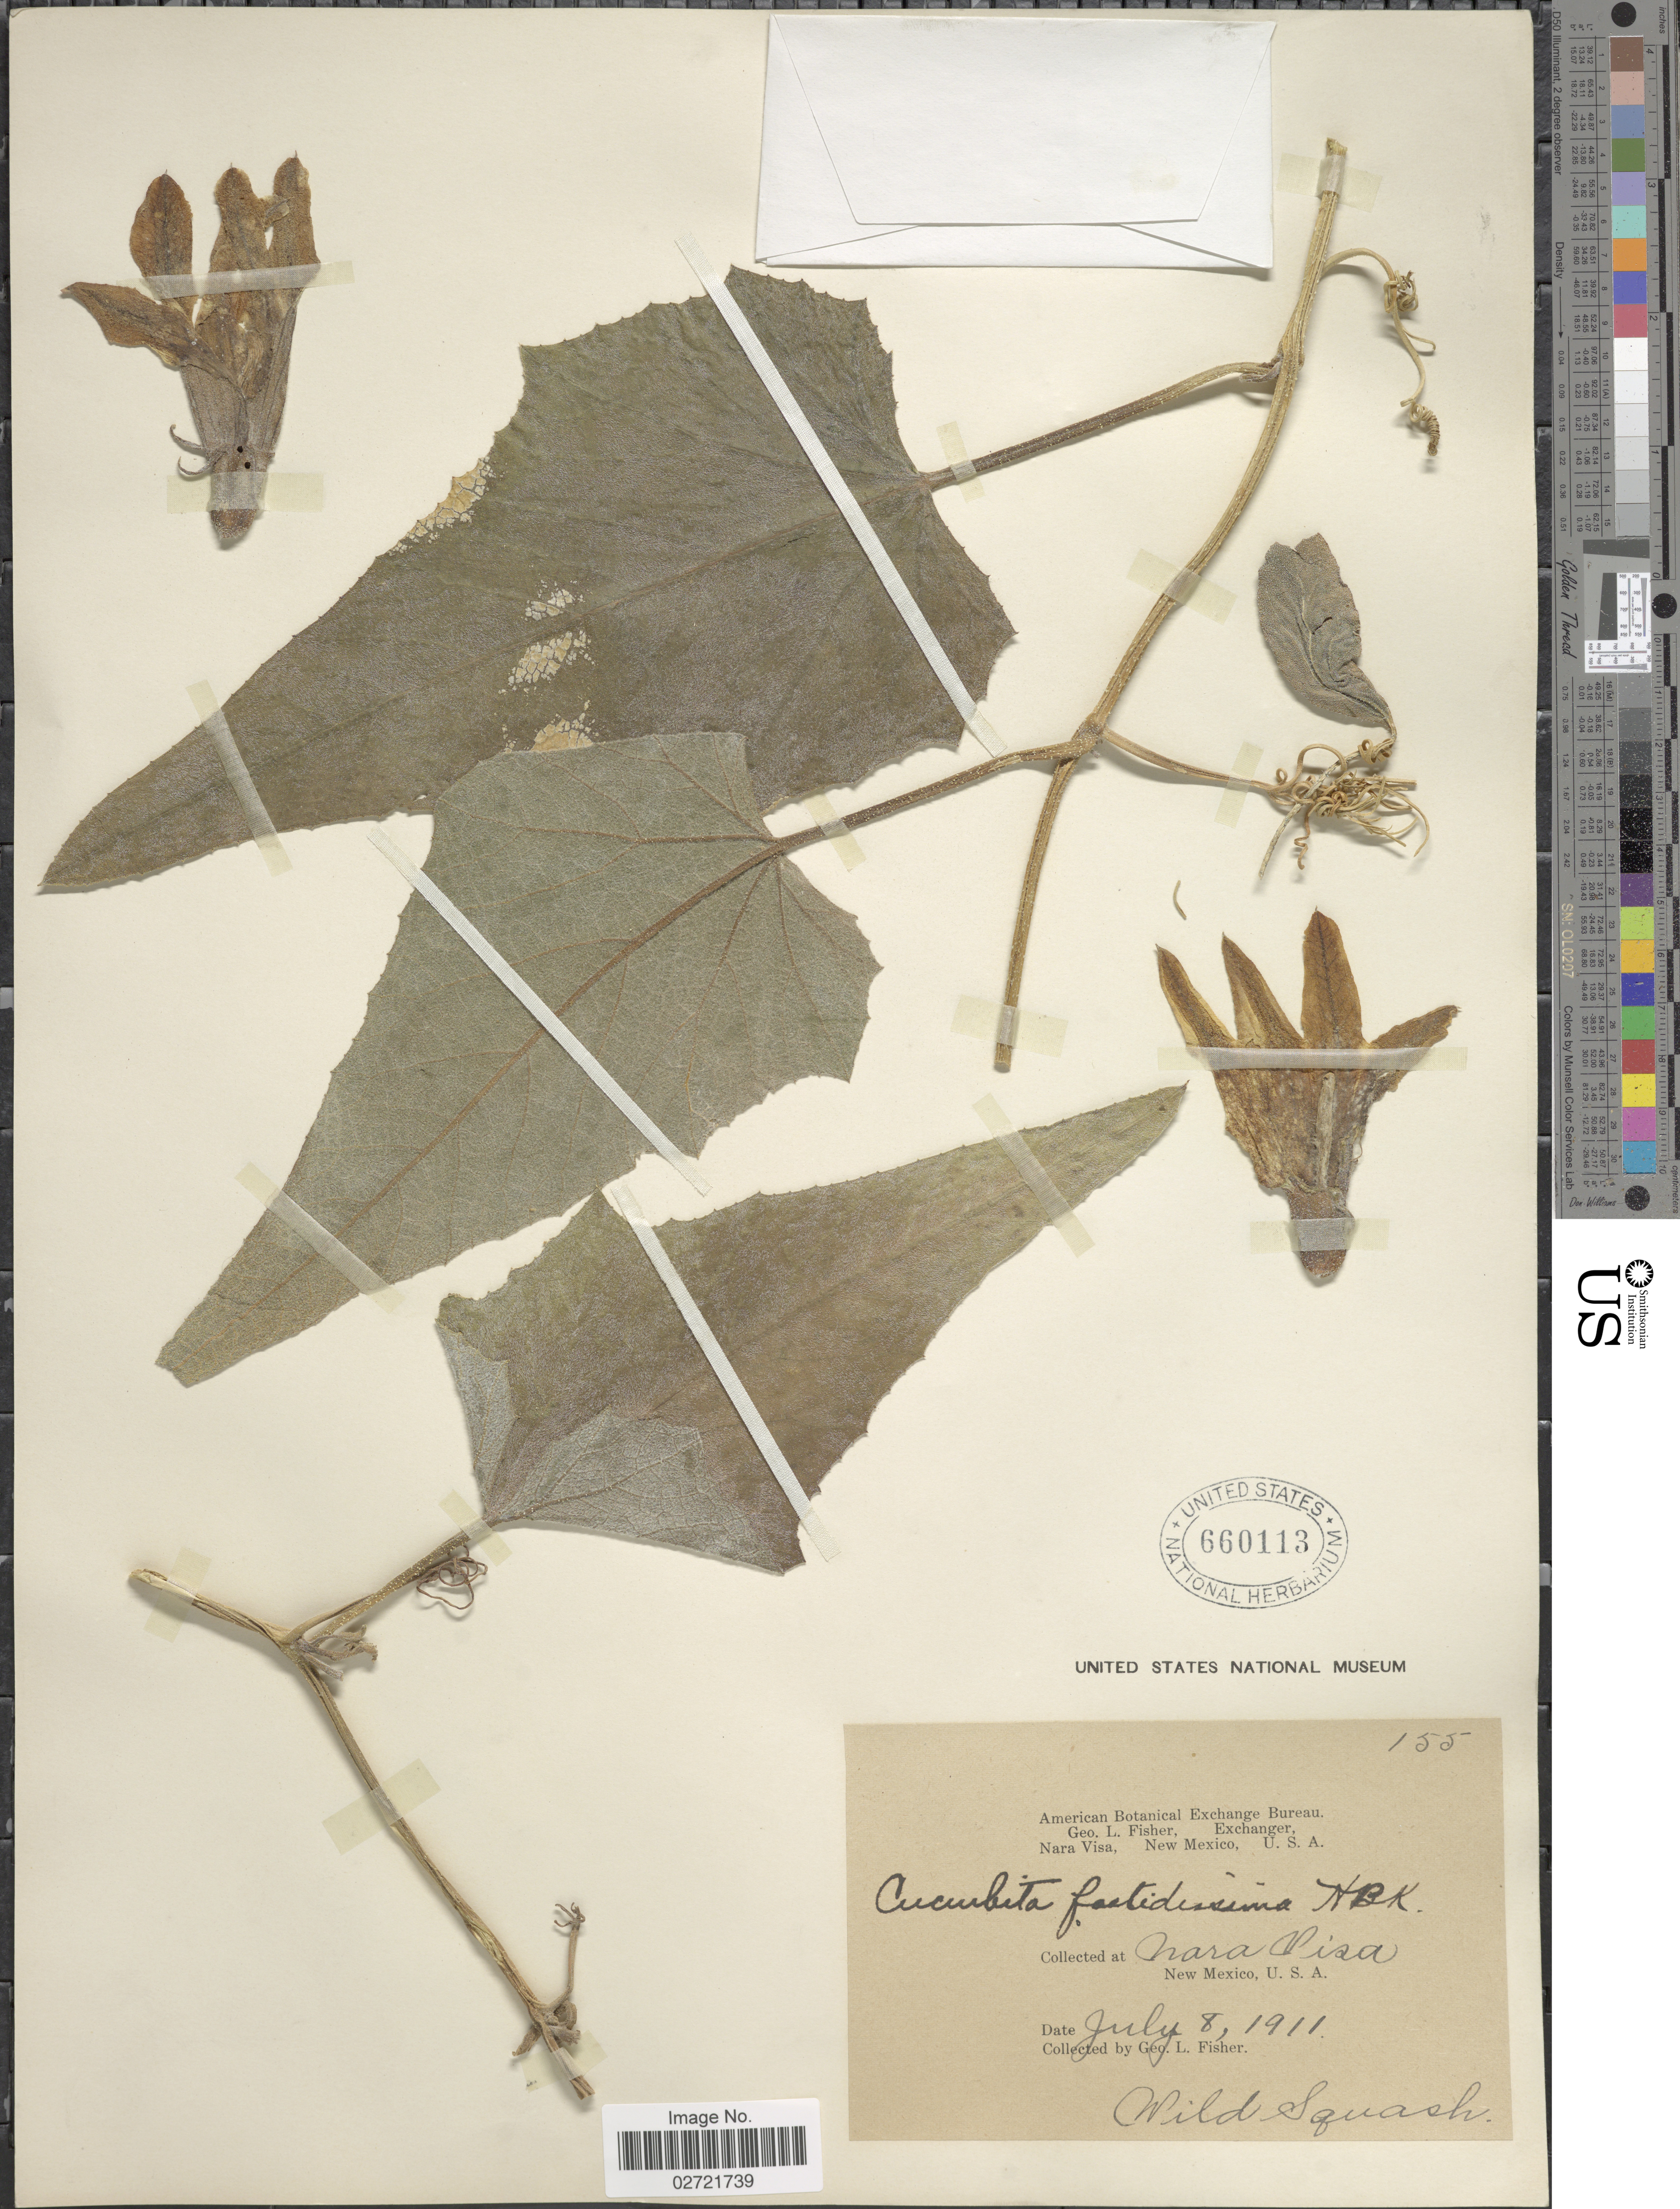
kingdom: Plantae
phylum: Tracheophyta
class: Magnoliopsida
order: Cucurbitales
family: Cucurbitaceae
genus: Cucurbita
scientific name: Cucurbita foetidissima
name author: Kunth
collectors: G. L. Fisher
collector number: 155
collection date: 1911-07-08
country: United States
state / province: New Mexico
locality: Nara Visa, Wild Squash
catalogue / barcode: US 660113